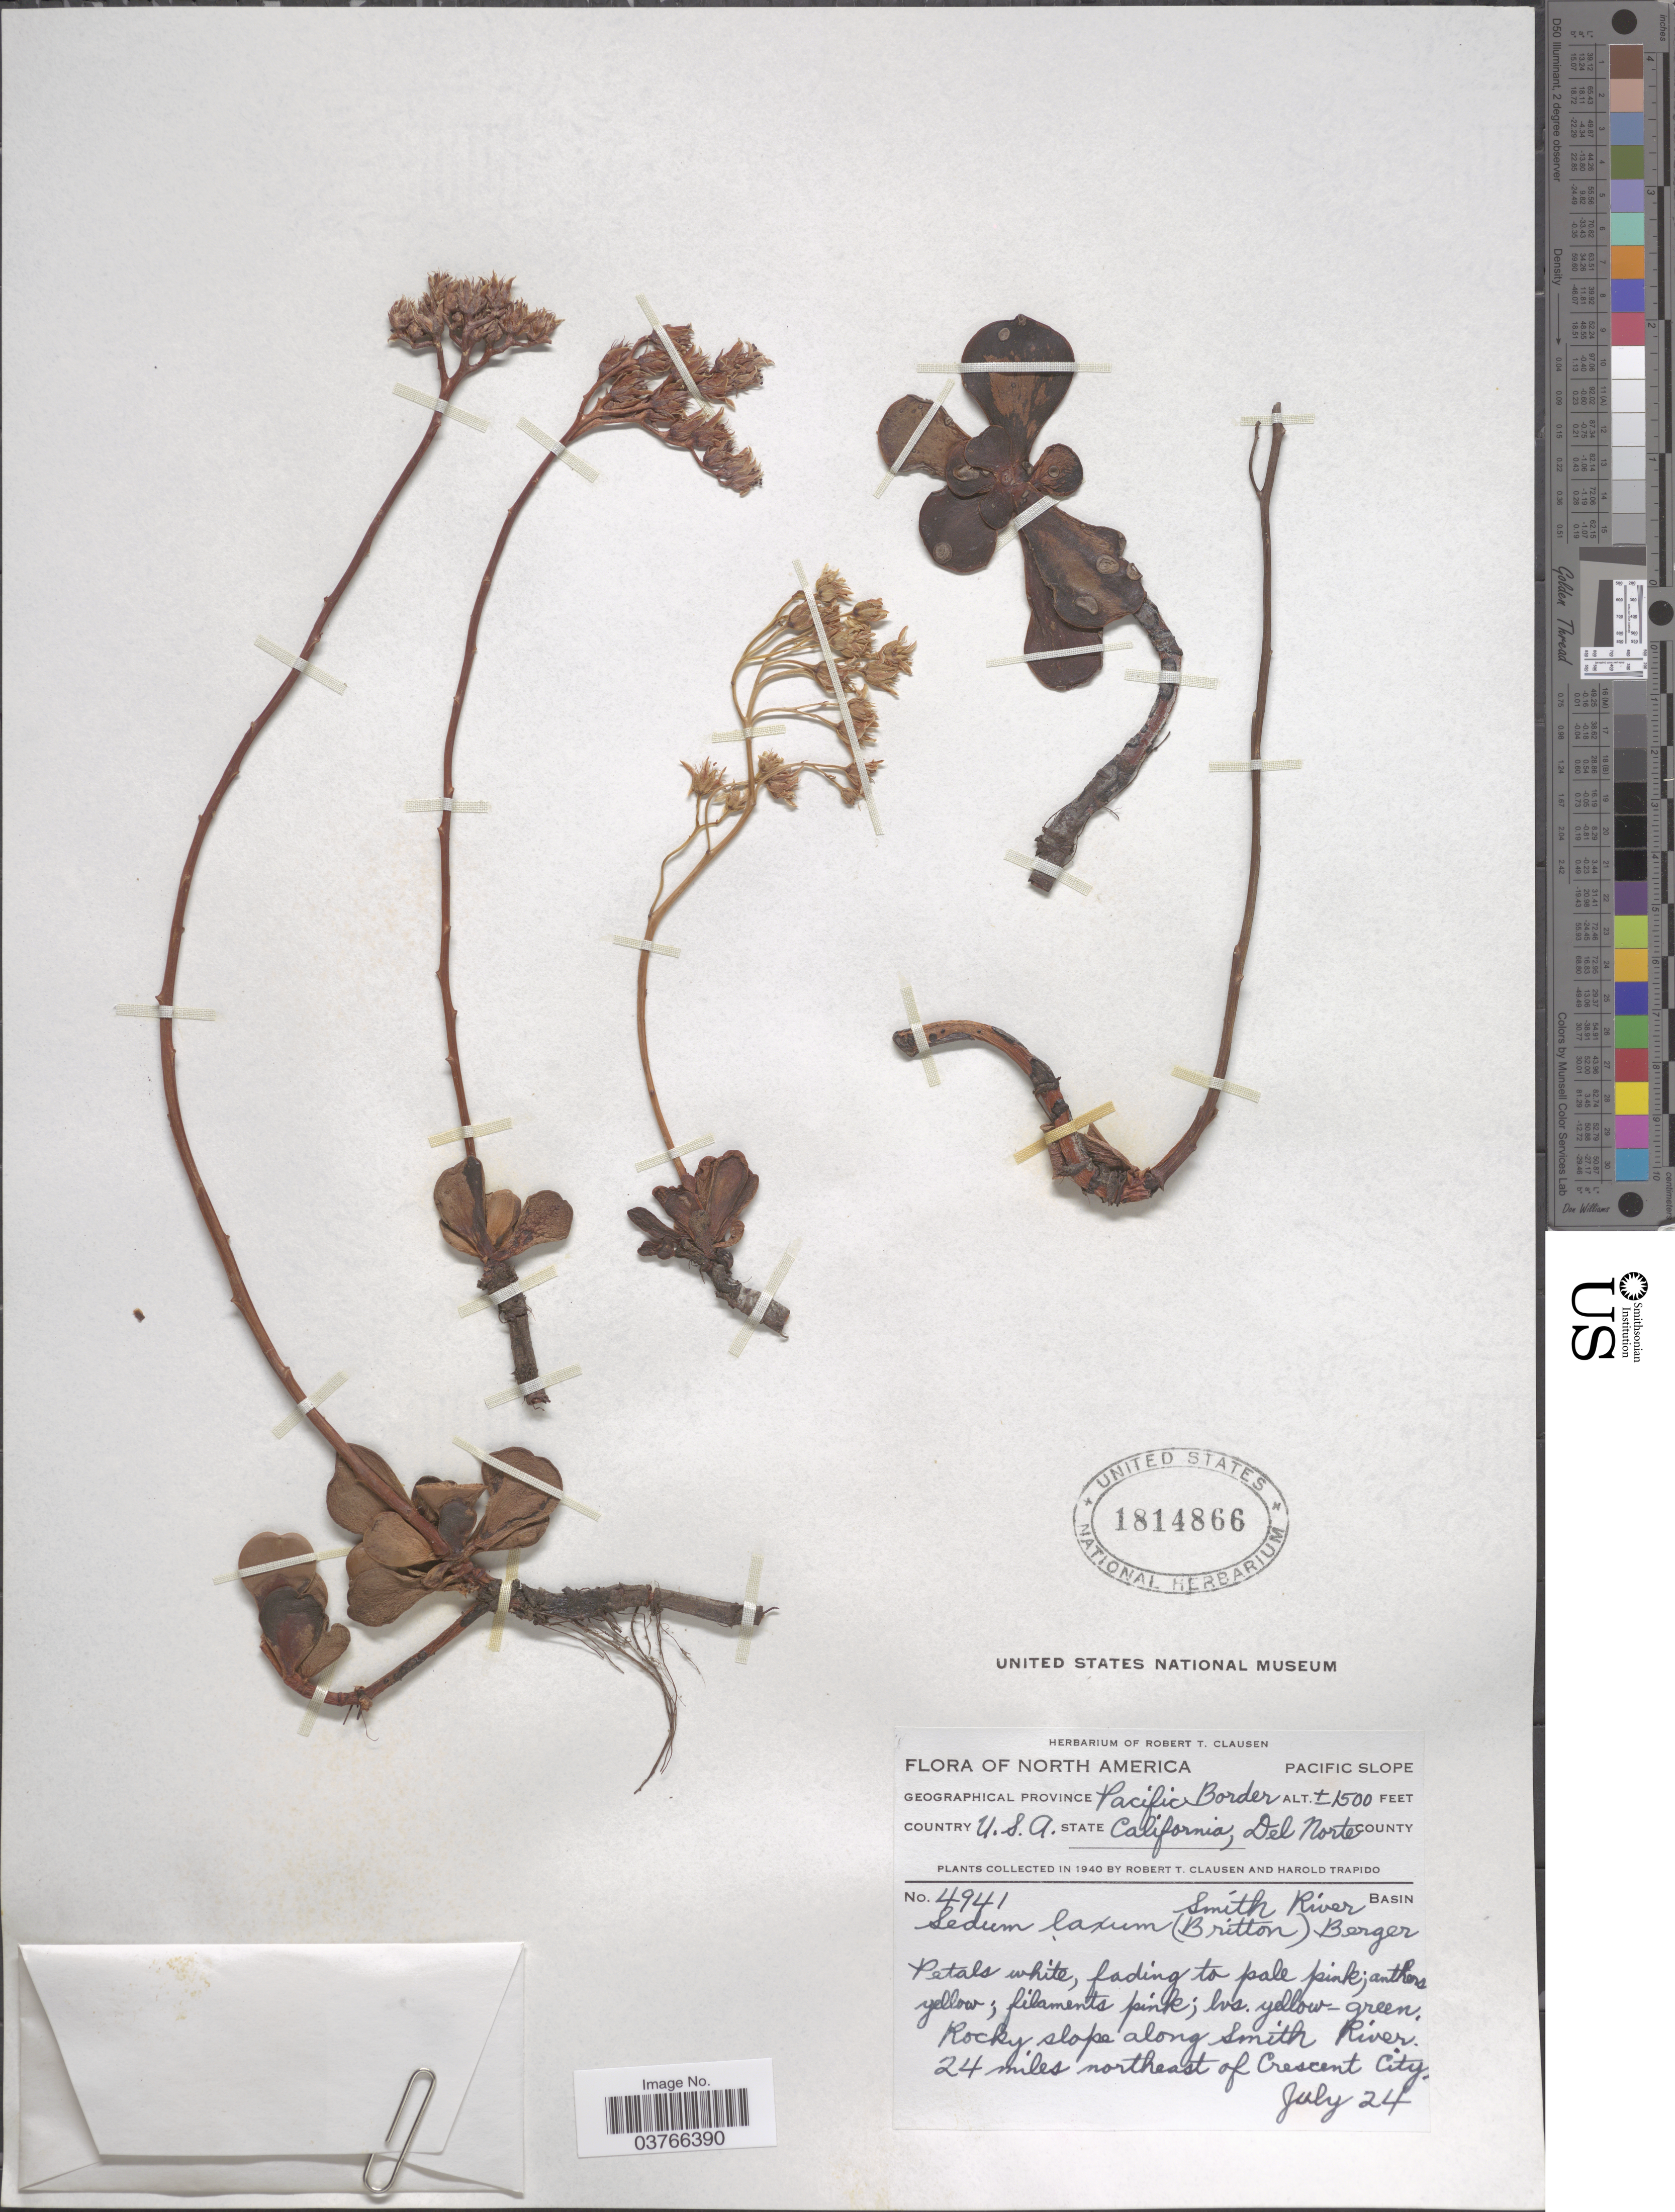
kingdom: Plantae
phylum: Tracheophyta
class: Magnoliopsida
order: Saxifragales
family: Crassulaceae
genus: Sedum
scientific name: Sedum laxum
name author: (Britton) A. Berger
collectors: R. T. Clausen & H. Trapido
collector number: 4941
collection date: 1940-07-24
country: United States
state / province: California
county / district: Del Norte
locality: Pacific slope. Geographical Province Pacific Border. Del Norte County. Smith River Basin. Rocky slope along Smith River. 24 miles northeast of Crescent City.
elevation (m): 457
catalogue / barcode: US 1814866